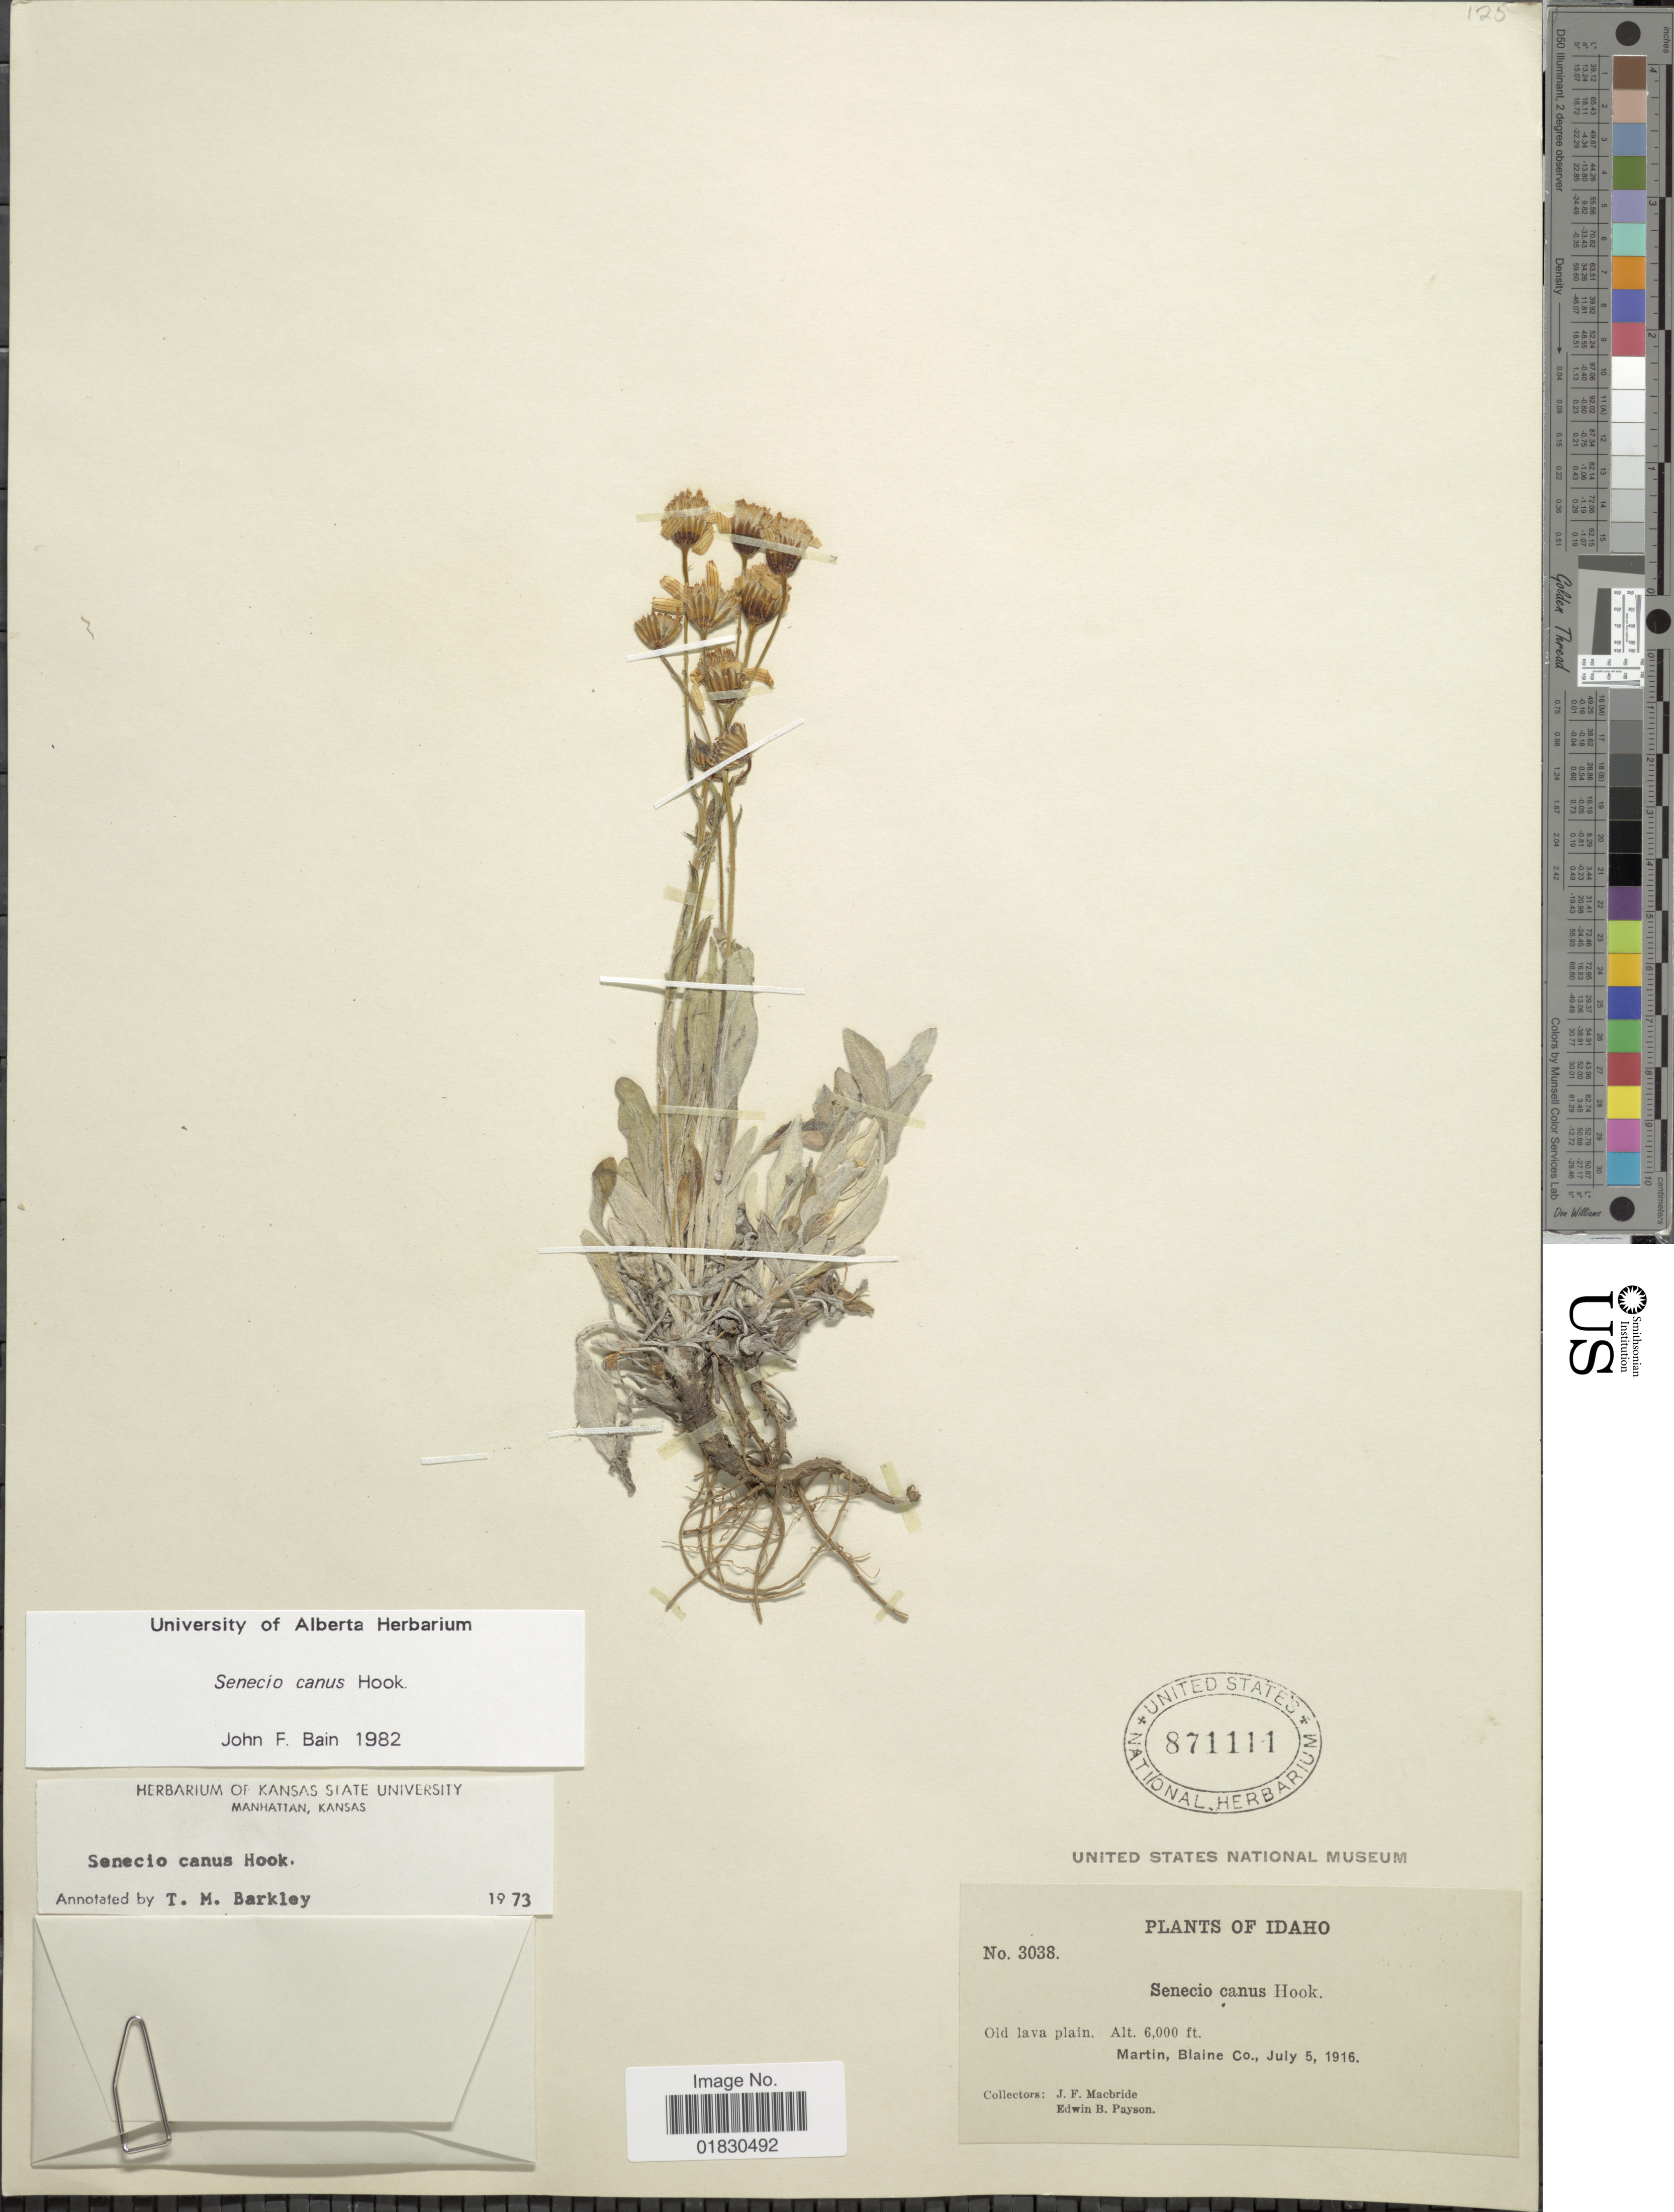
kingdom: Plantae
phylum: Tracheophyta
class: Magnoliopsida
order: Asterales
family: Asteraceae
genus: Packera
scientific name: Packera cana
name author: (Hook.) W.A. Weber & Á. Löve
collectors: J. F. Macbride & E. B. Payson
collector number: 3038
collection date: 1916-07-05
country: United States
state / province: Idaho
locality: Martin, Blaine Co.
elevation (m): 1829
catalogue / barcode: US 871111